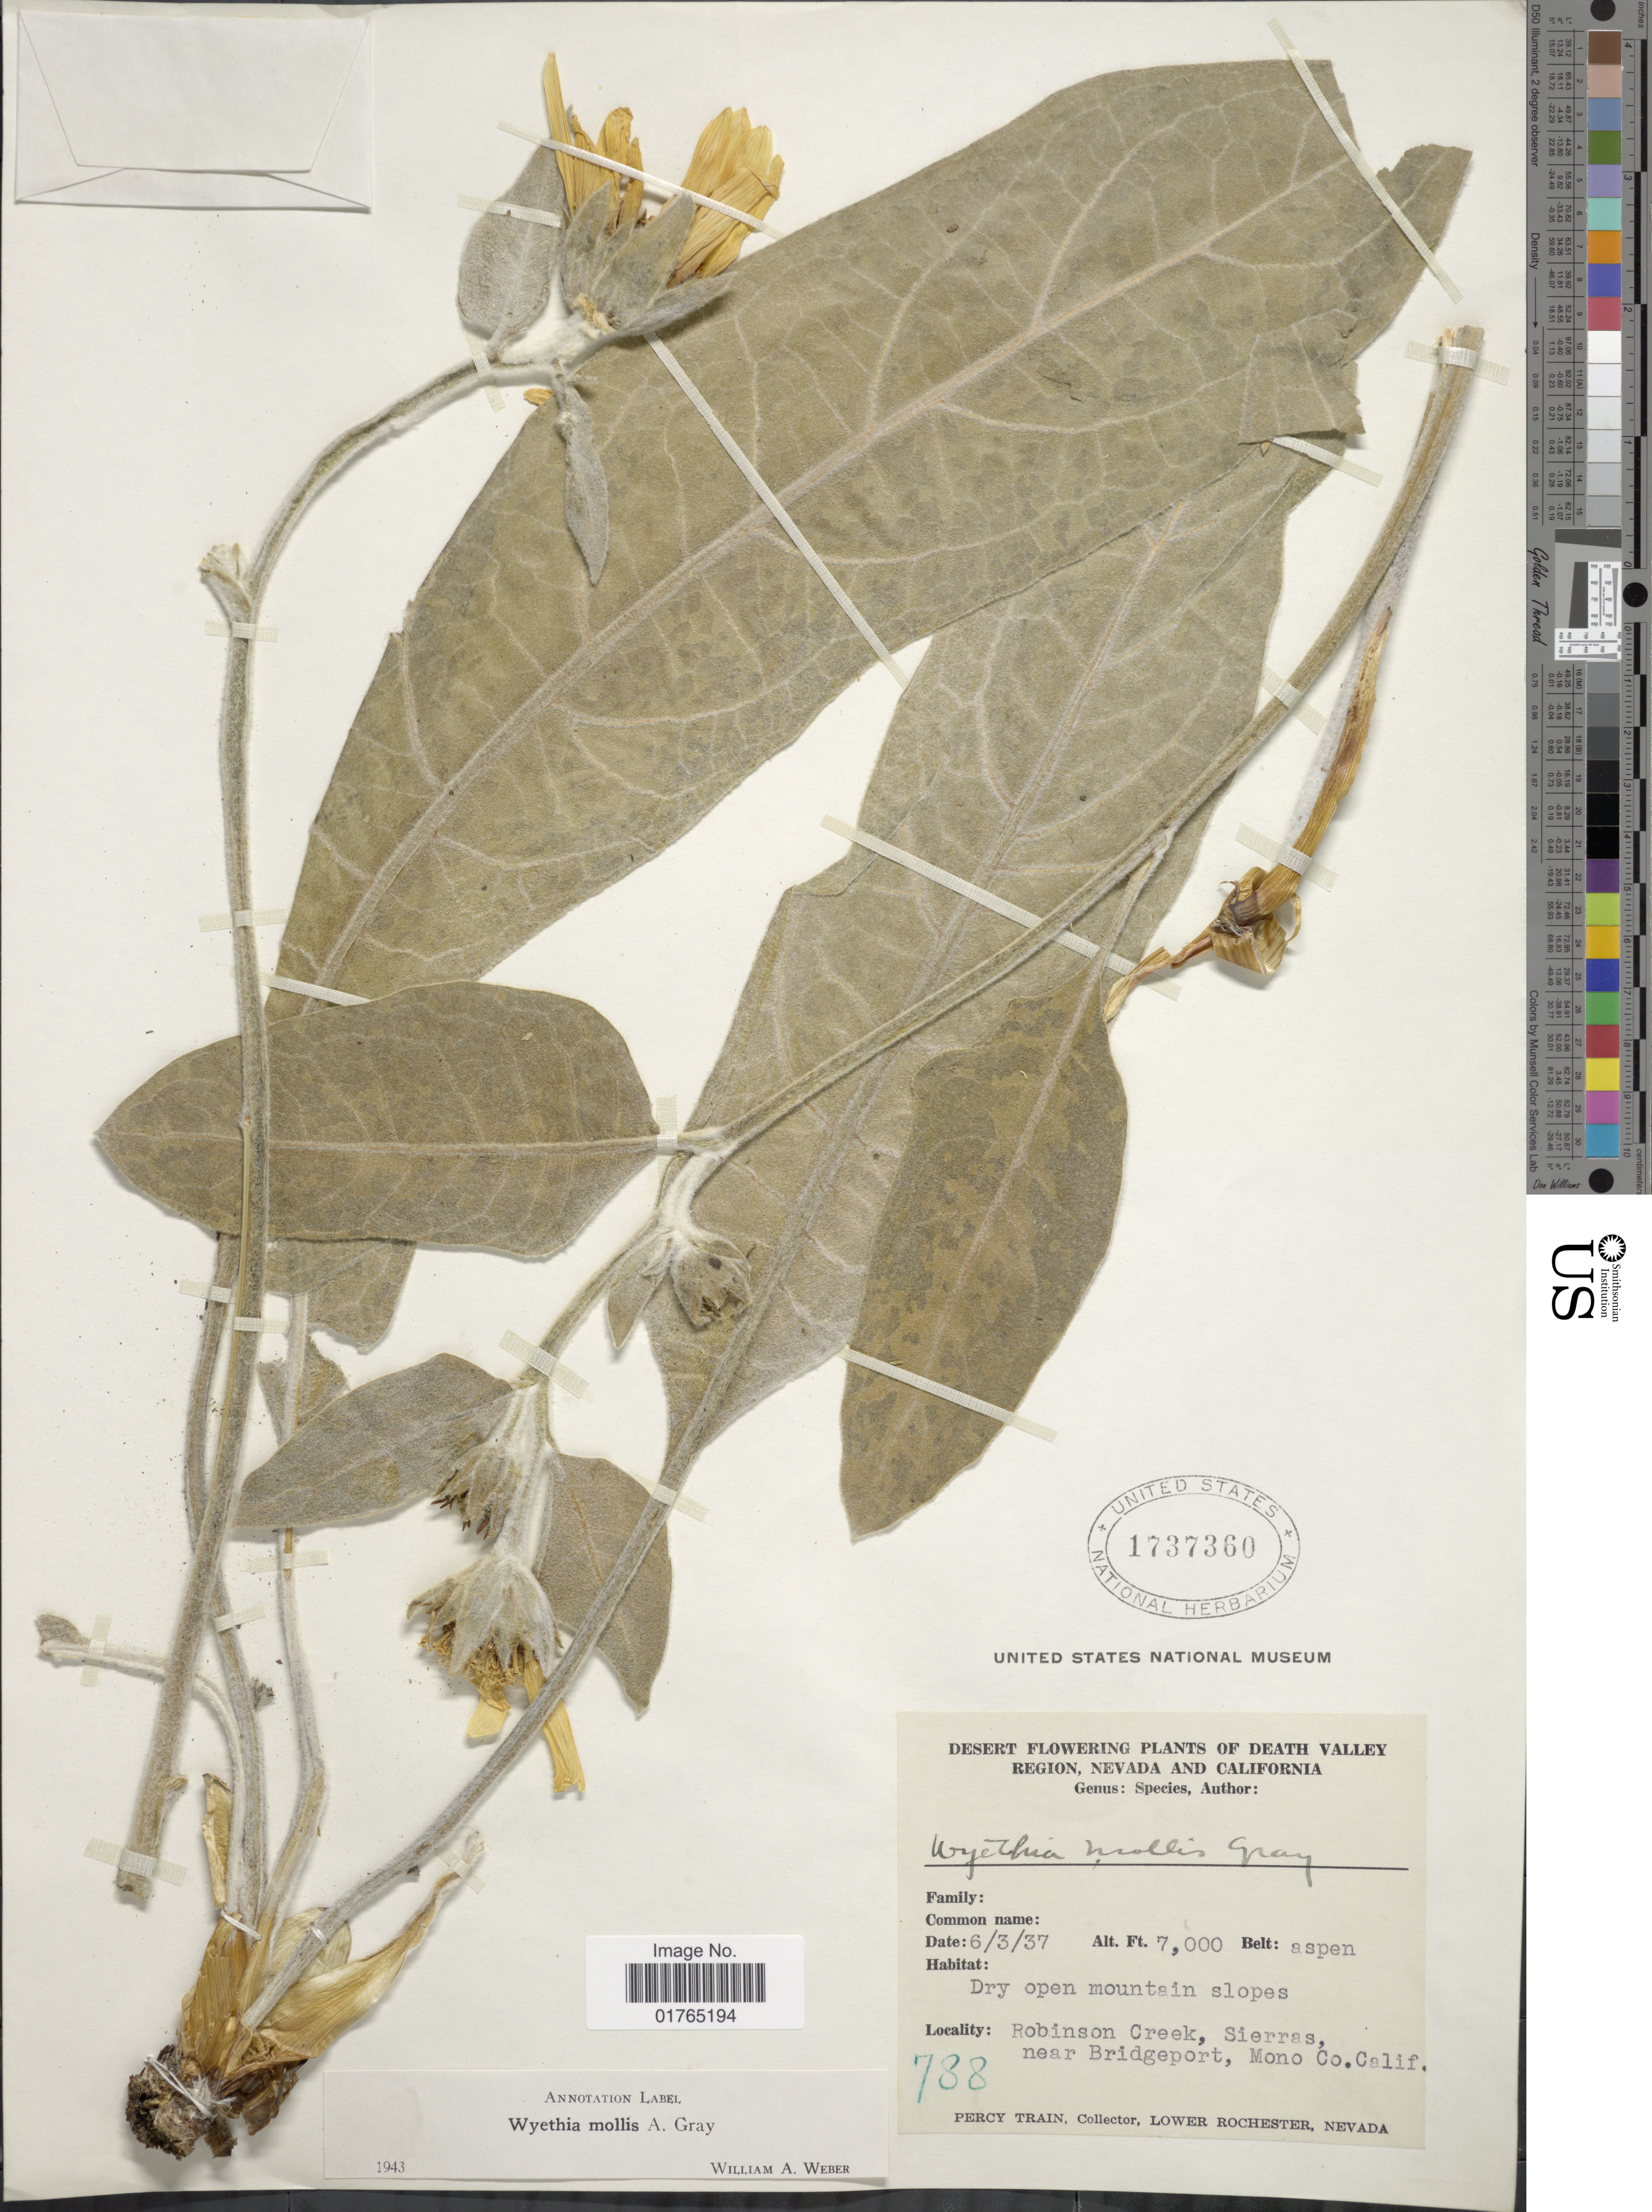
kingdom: Plantae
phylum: Tracheophyta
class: Magnoliopsida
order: Asterales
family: Asteraceae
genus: Wyethia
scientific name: Wyethia mollis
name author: A. Gray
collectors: P. Train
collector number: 788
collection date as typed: Transcribed d/m/y: 3/6/37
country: United States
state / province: California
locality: Death valley region, dry open mountain slopes, Robinson Creek, Sierras, near Bridgeport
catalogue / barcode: US 1737360